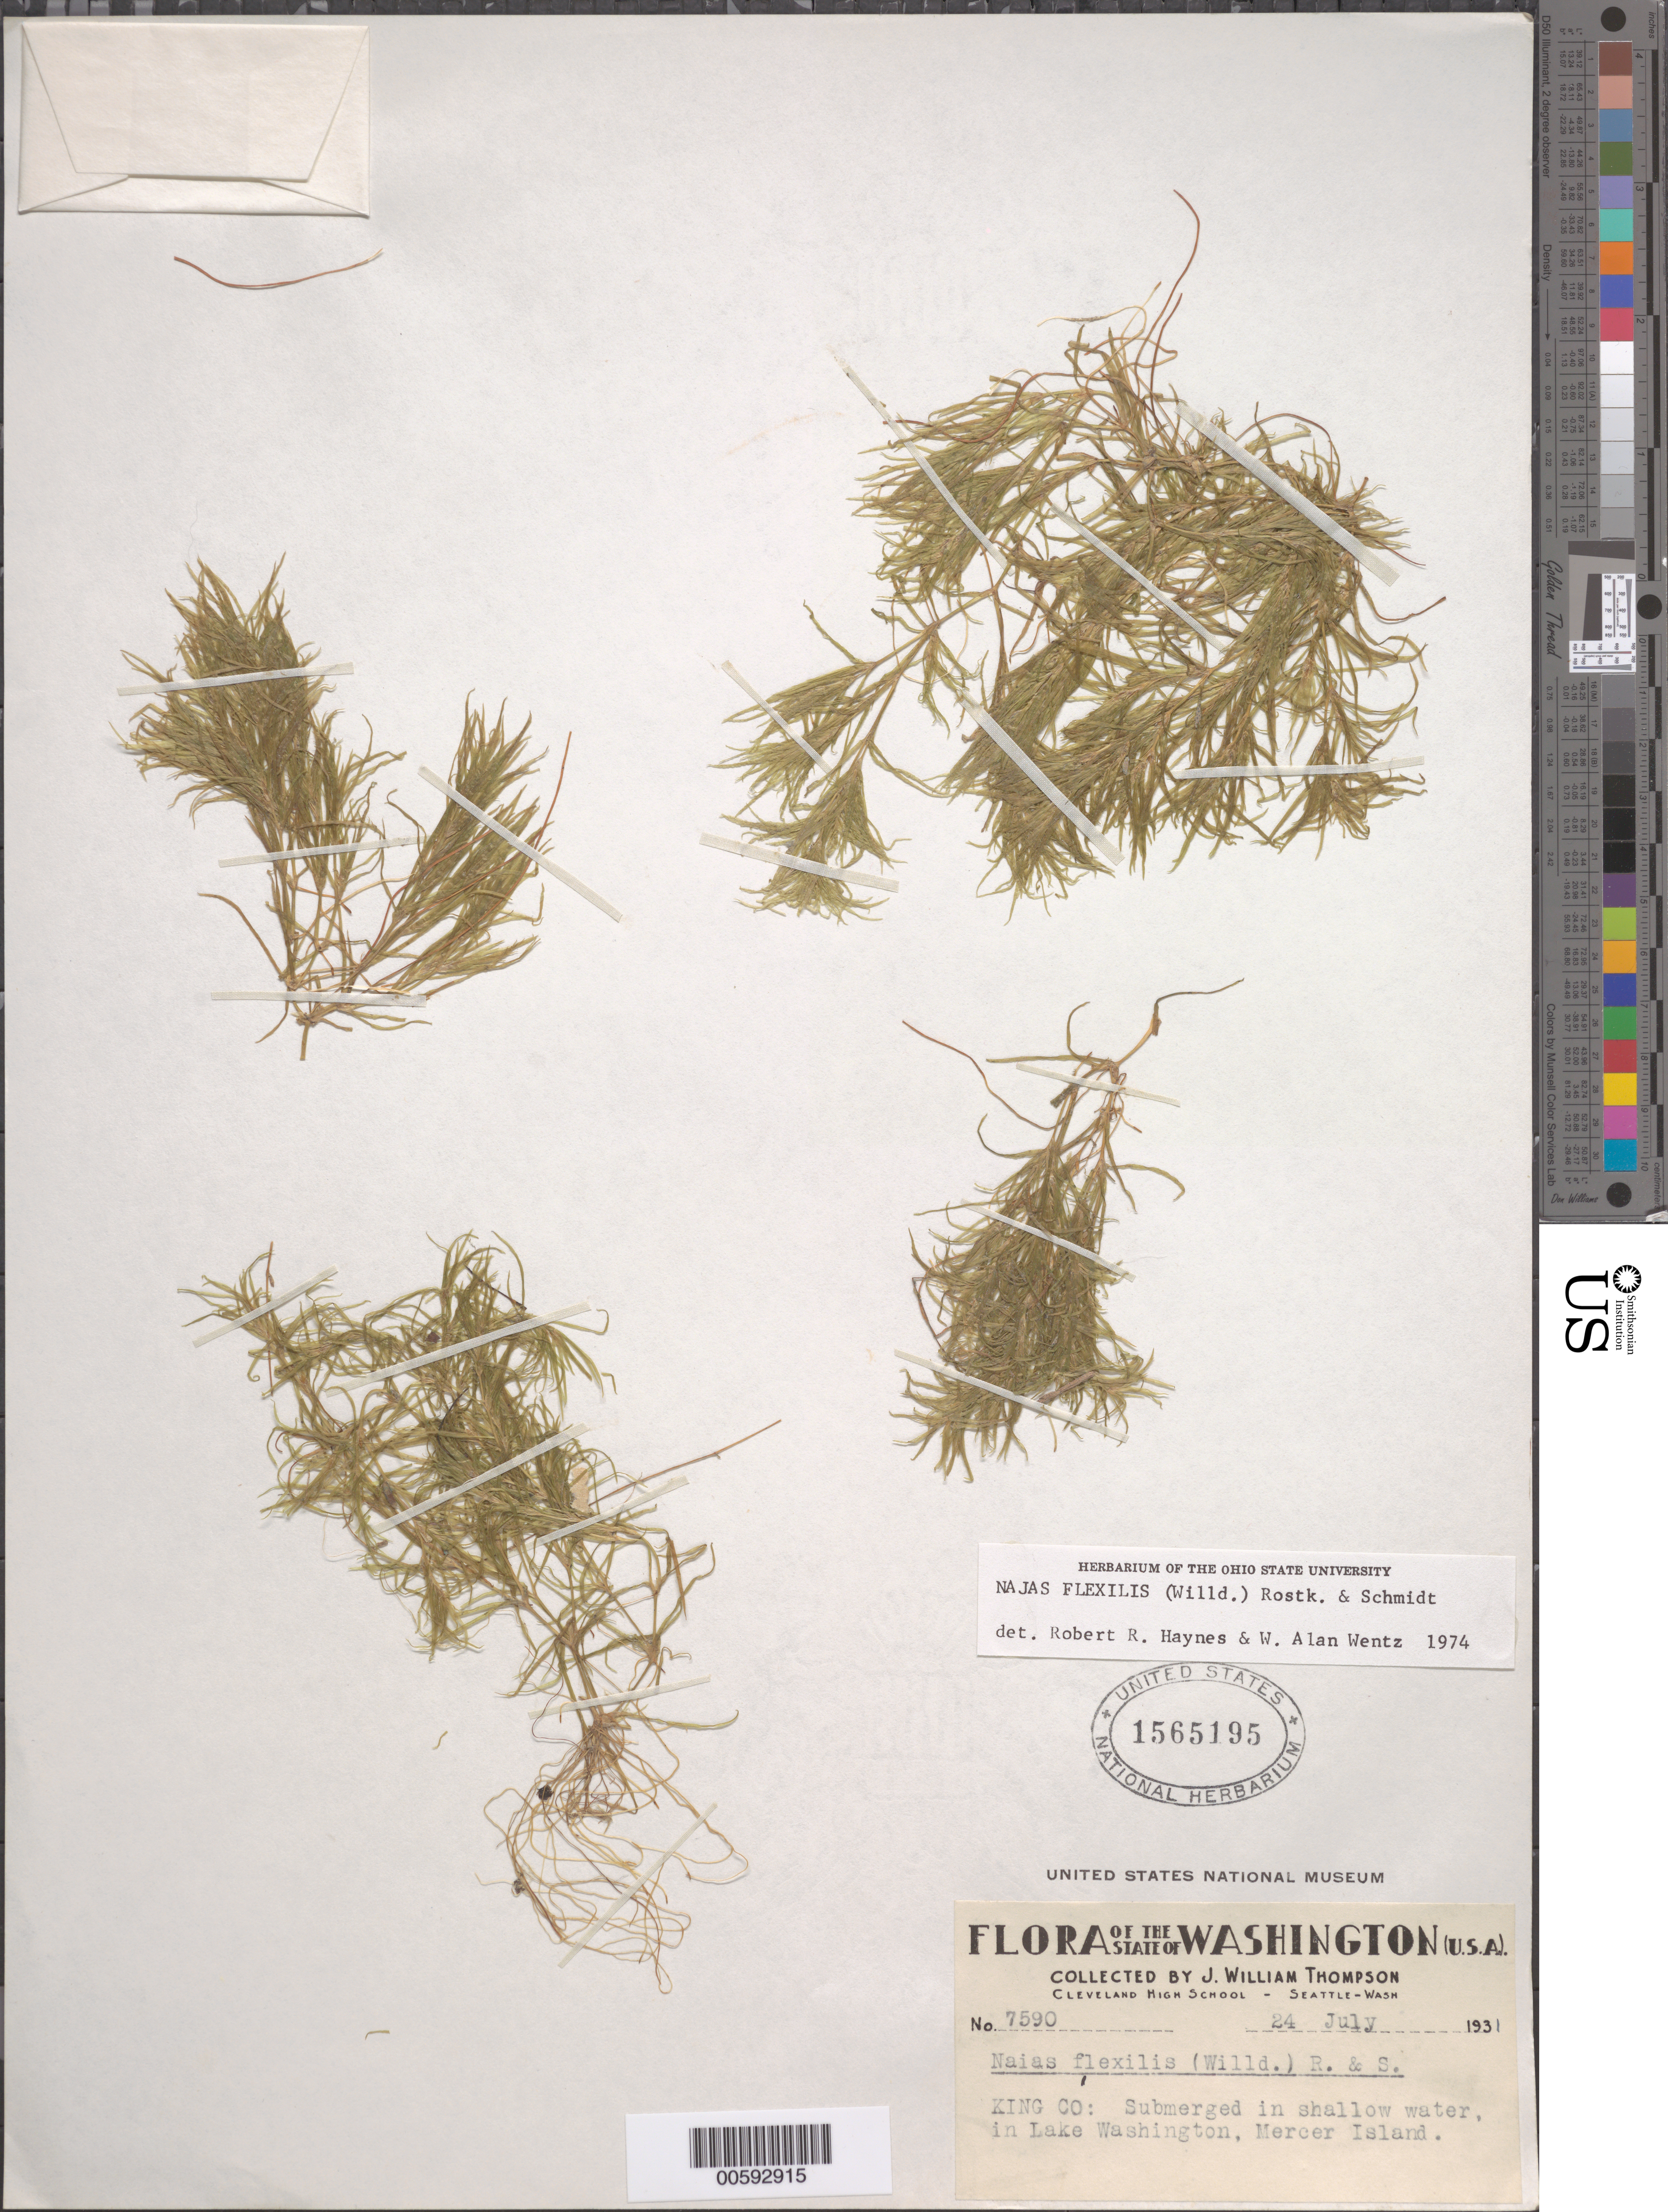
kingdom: Plantae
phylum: Tracheophyta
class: Liliopsida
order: Alismatales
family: Hydrocharitaceae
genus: Najas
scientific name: Najas flexilis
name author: (Willd.) Rostk. & Schmidt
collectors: J. W. Thompson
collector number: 7590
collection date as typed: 24 Jul 1931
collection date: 1931-07-24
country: United States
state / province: Washington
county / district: King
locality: Lake Washington, Mercer Island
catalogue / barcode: US 1565195